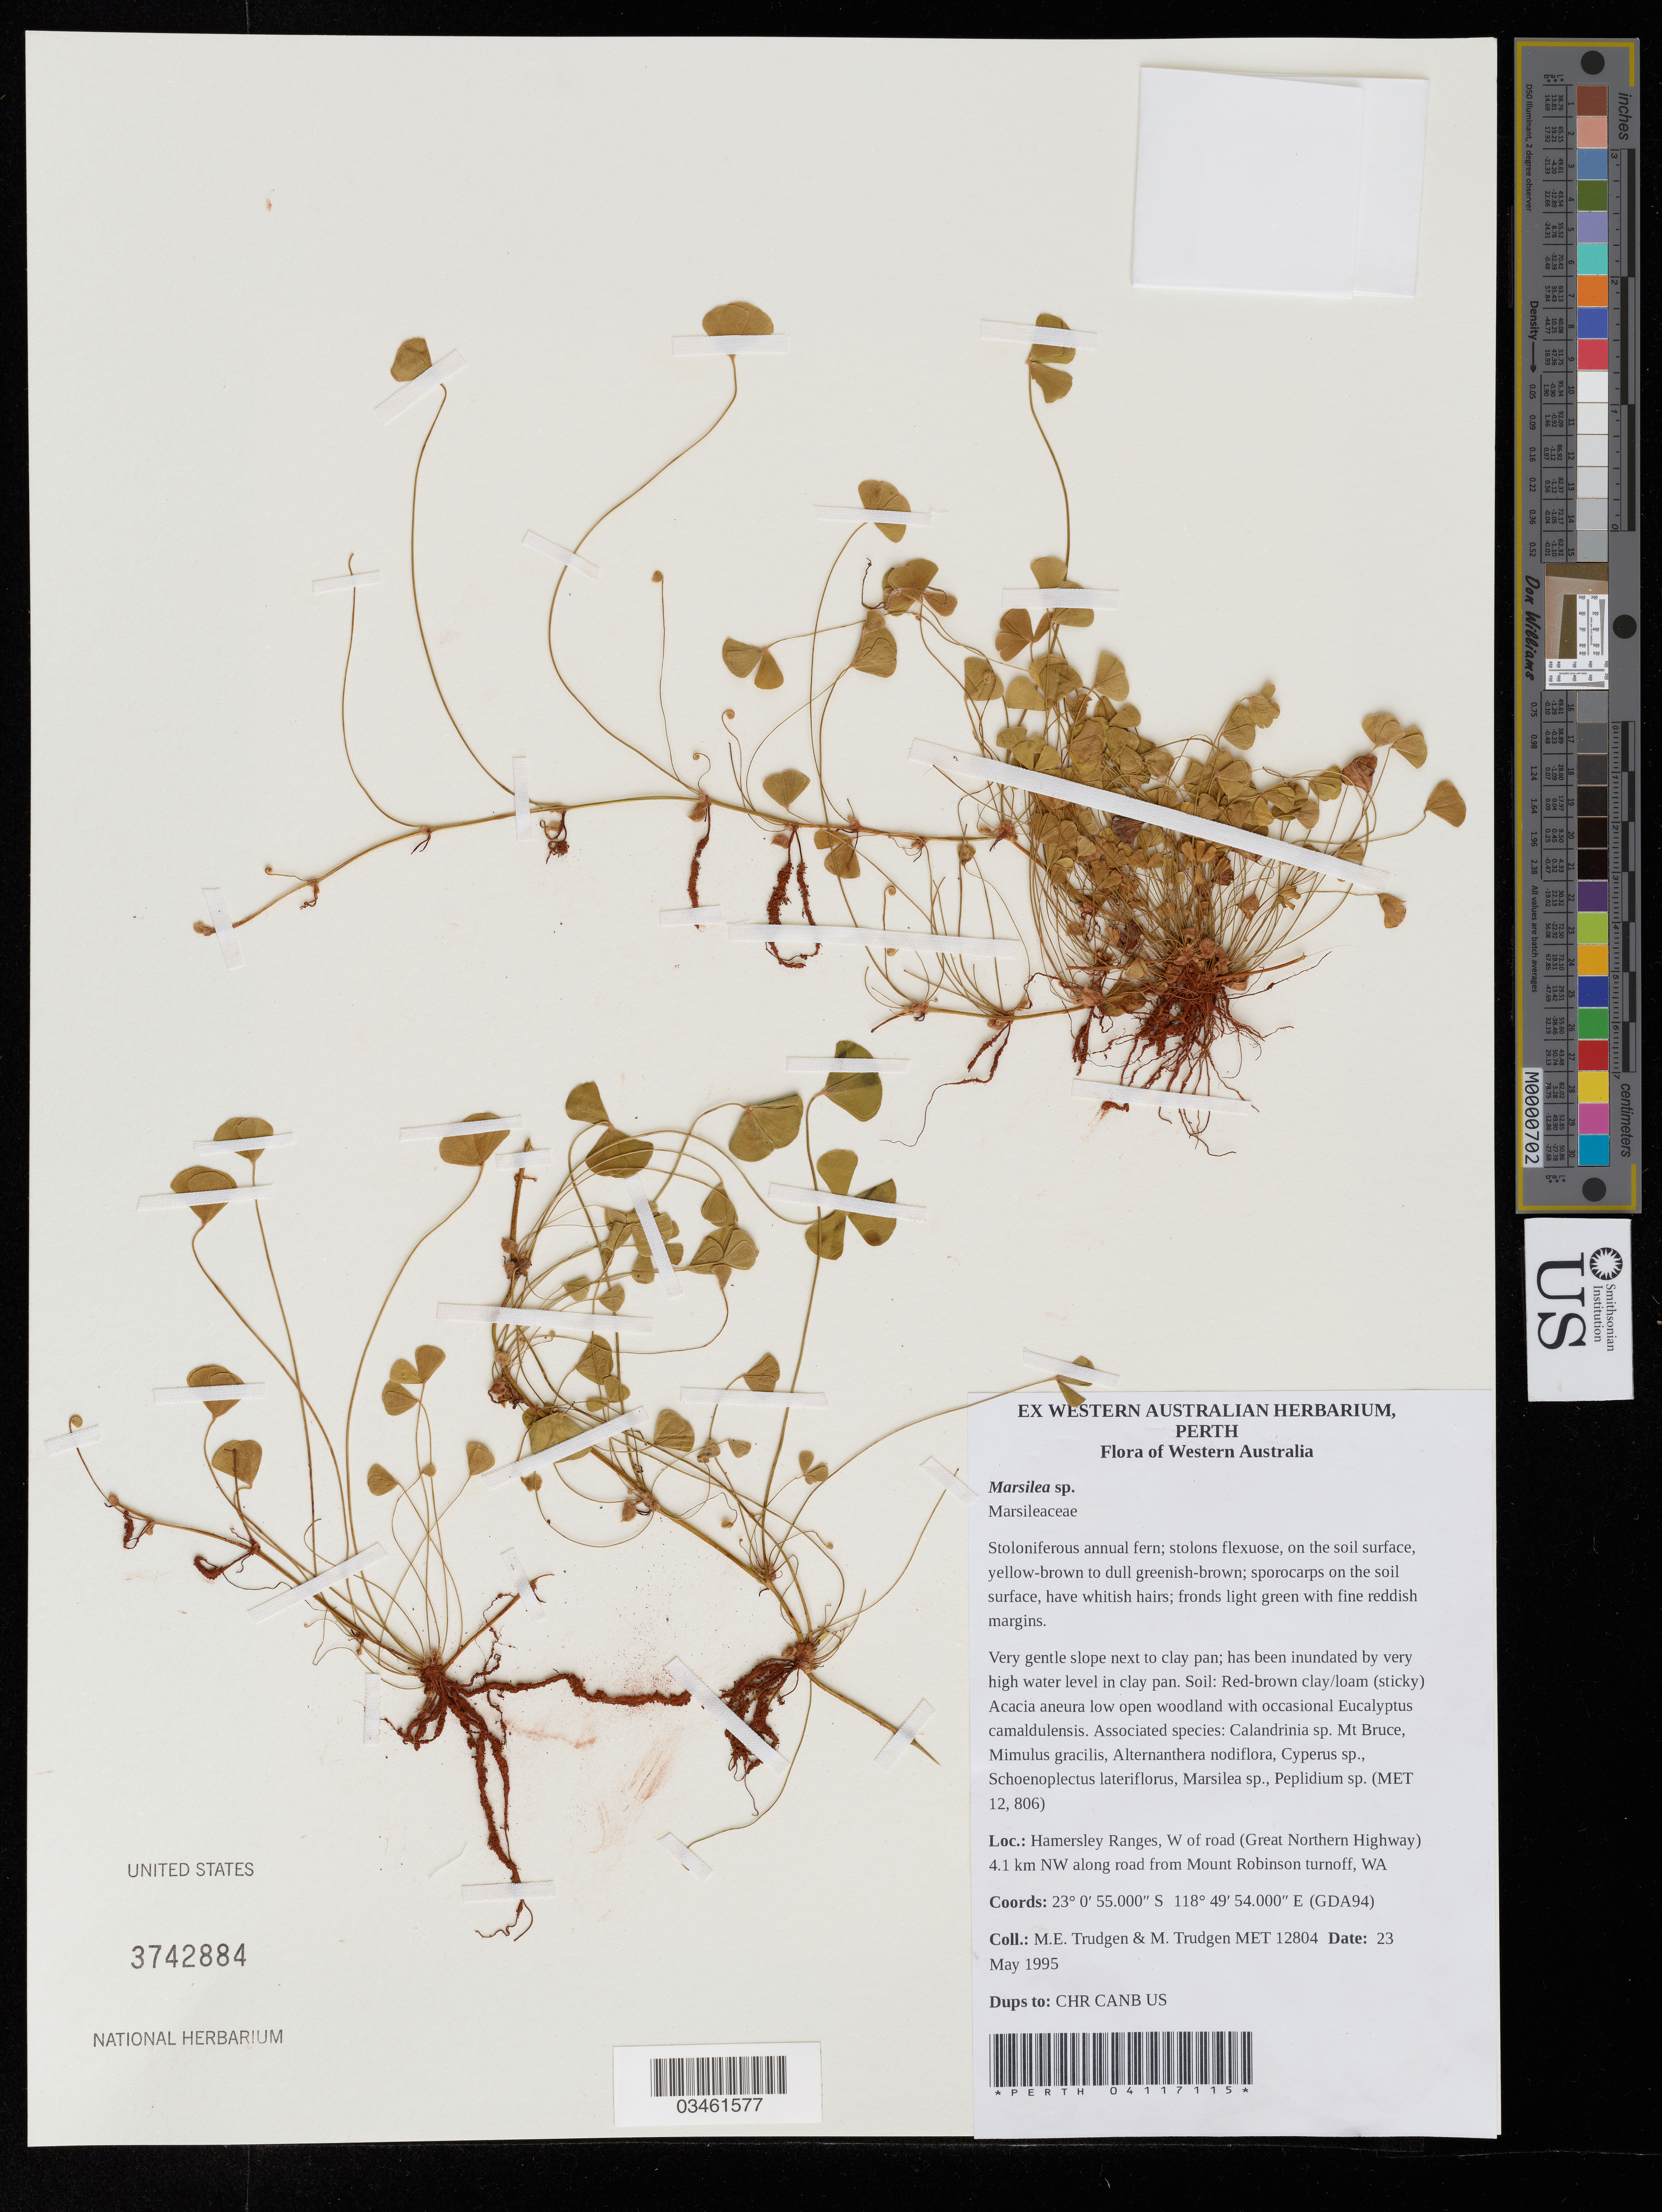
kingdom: Plantae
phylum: Tracheophyta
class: Polypodiopsida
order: Salviniales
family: Marsileaceae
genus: Marsilea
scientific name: Marsilea sp.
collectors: M. Trudgen & M. Trudgen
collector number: MET12804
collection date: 1995-05-23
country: Australia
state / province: Western Australia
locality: Hamersley Ranges, W of road (Great Northern Highway) 4.1 km NW along road from Mount Robinson turnoff, WA.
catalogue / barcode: US 3742884